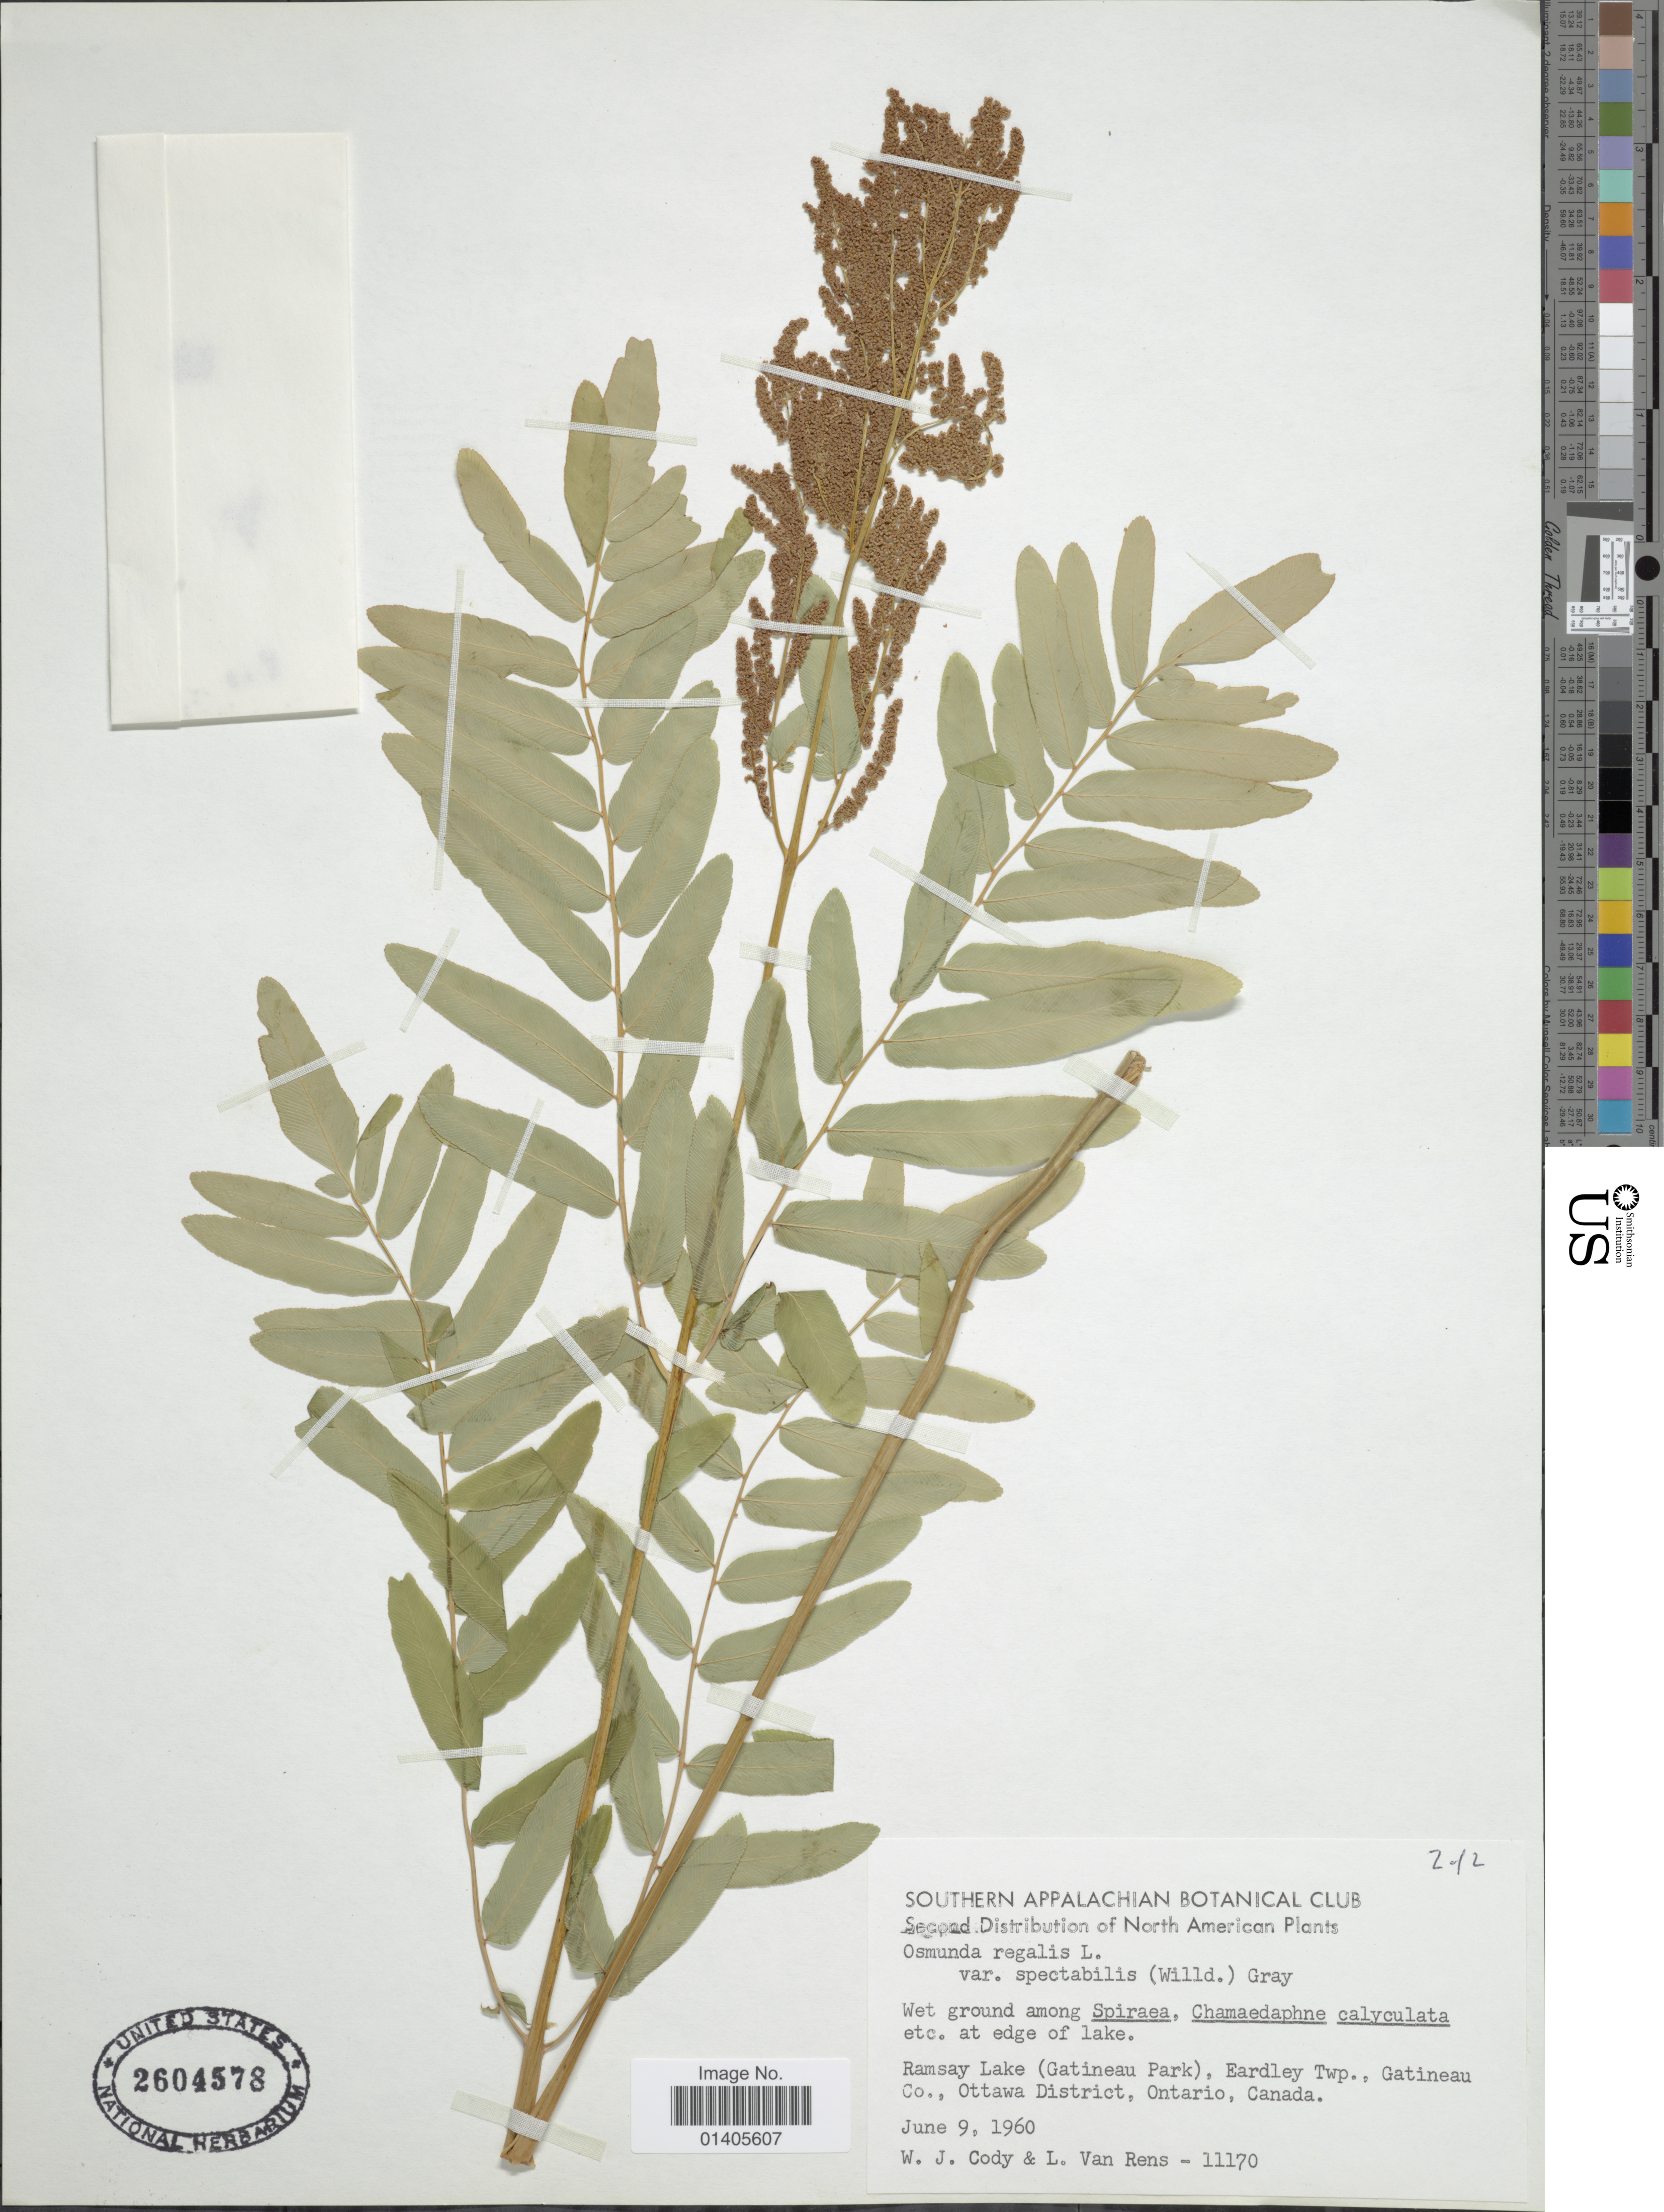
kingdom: Plantae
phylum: Tracheophyta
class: Polypodiopsida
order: Osmundales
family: Osmundaceae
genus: Osmunda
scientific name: Osmunda regalis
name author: L.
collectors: W. Cody & L. Rens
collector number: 11170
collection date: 1960-06-09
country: Canada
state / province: Ontario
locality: Ramsay lake (Gatineau Park), Eardley Twp., Gatineau Co, Ottawa District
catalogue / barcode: US 2604578